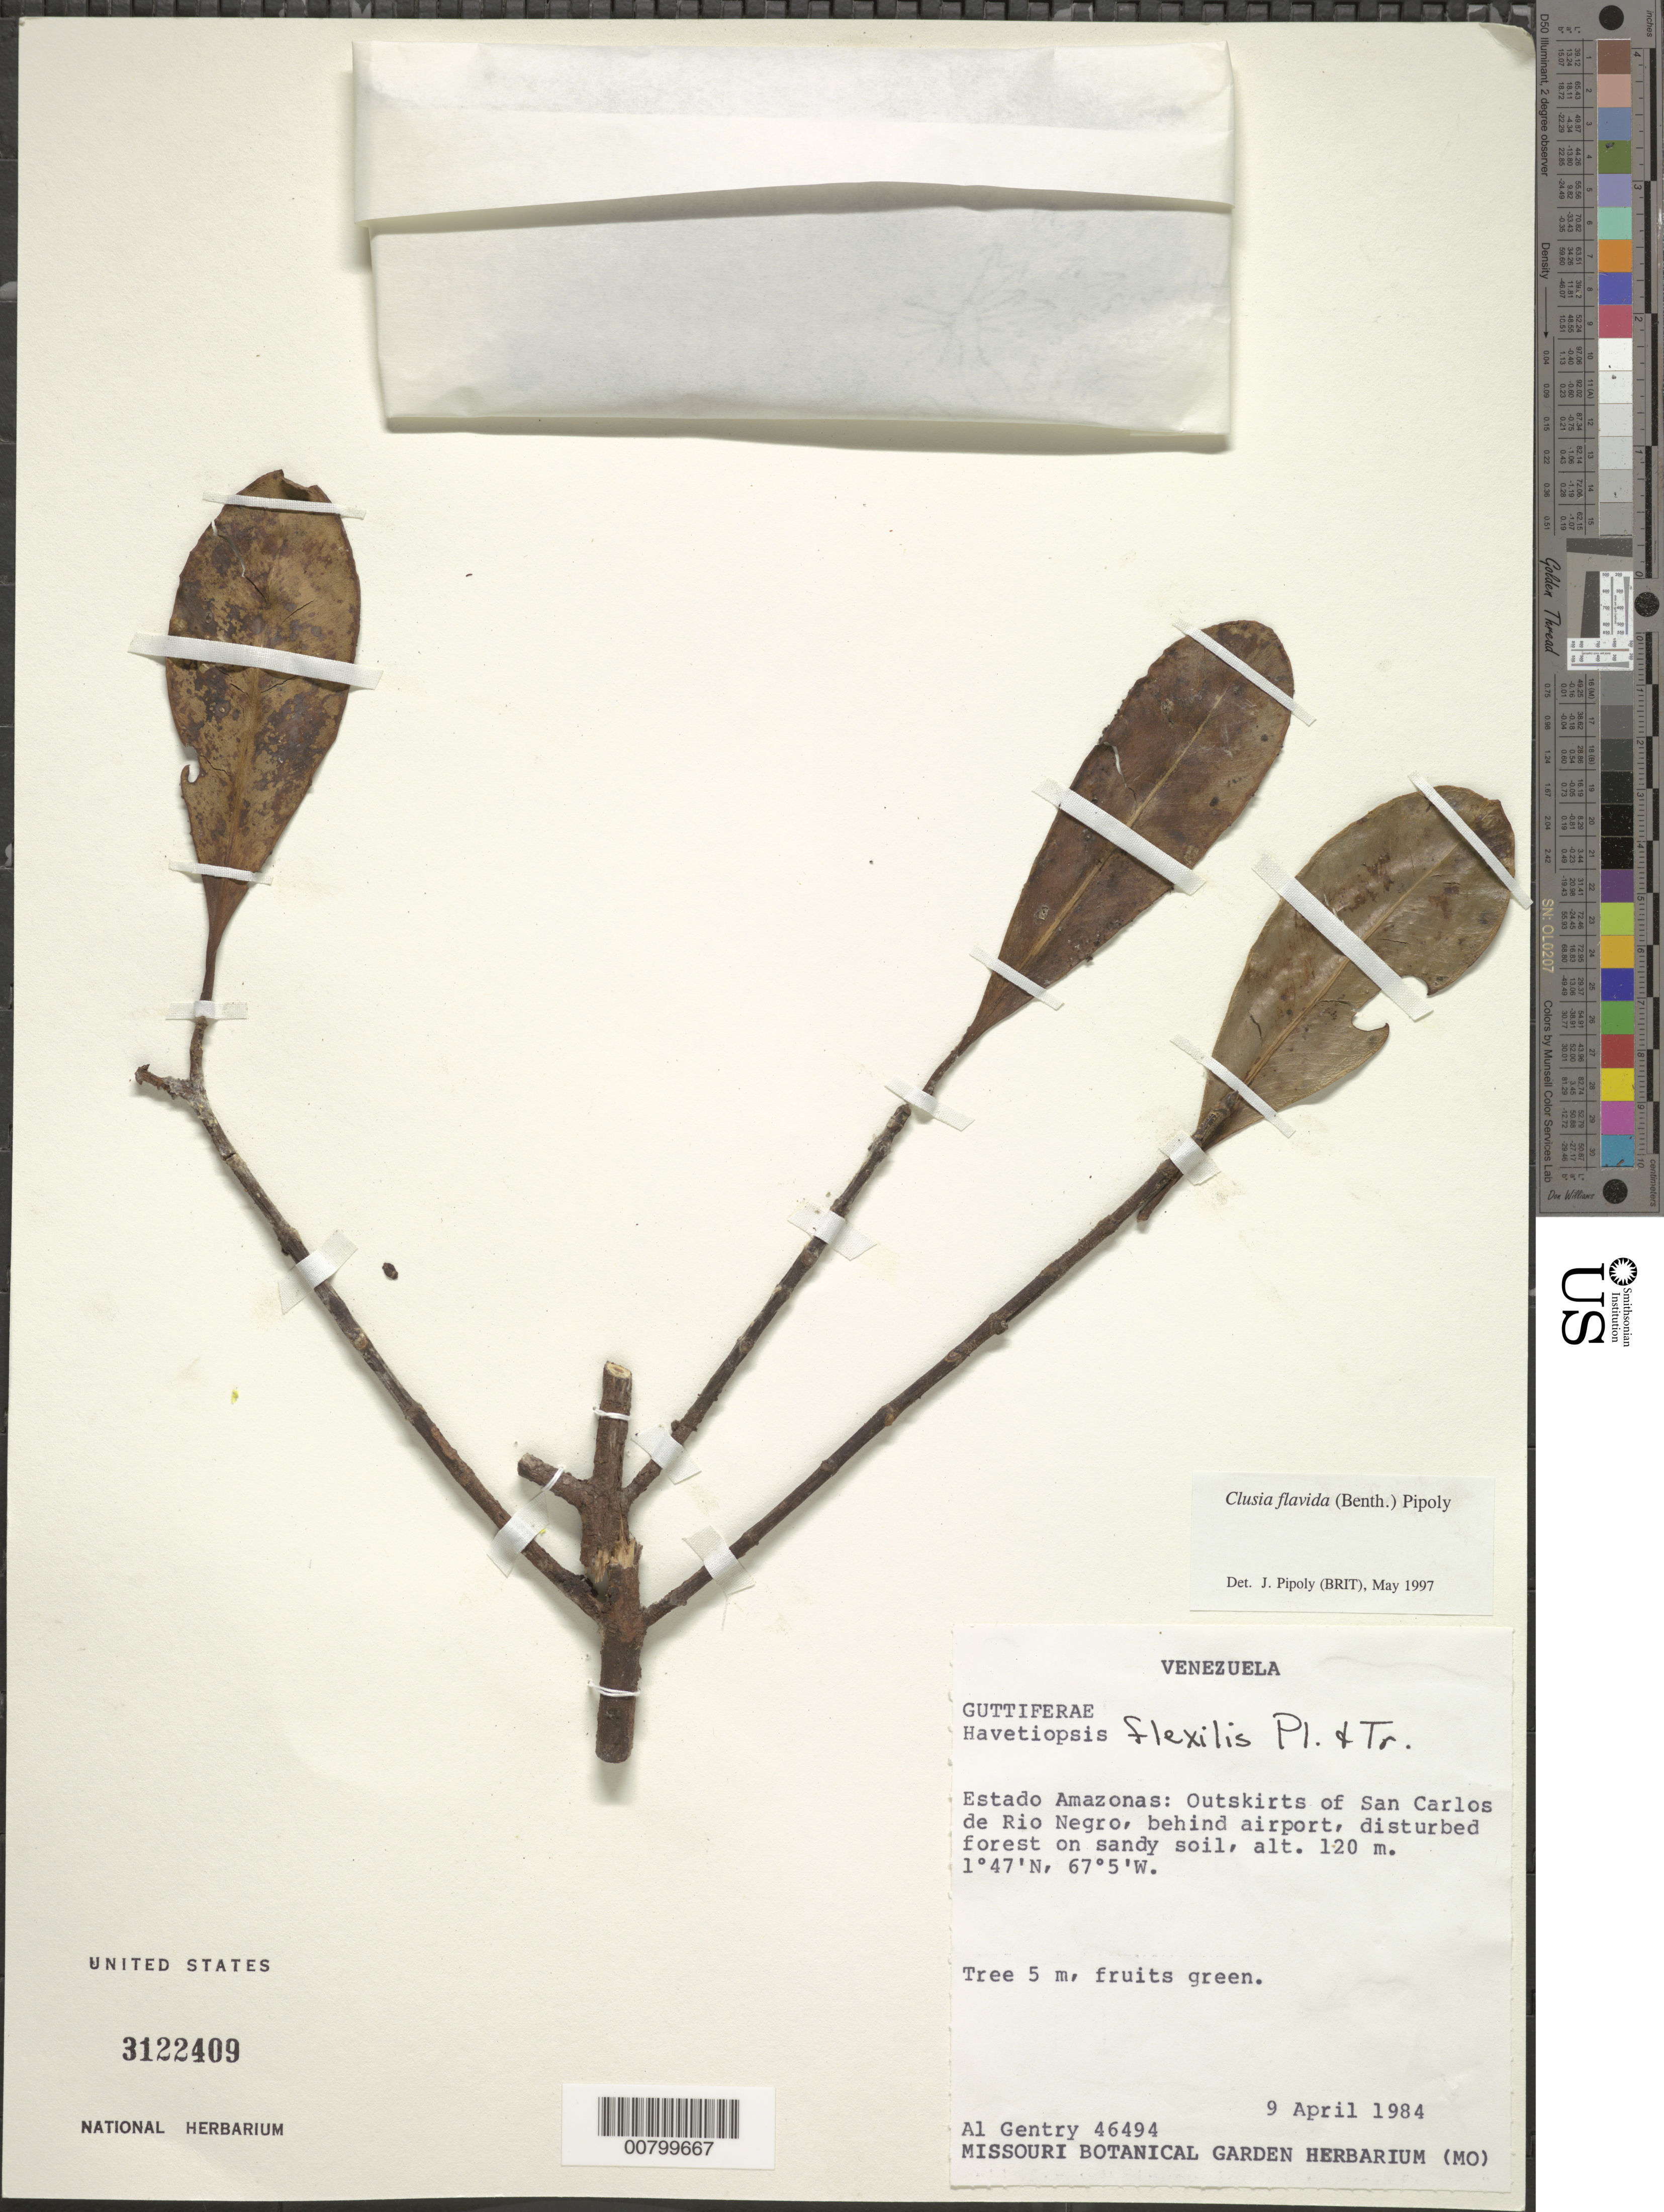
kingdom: Plantae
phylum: Tracheophyta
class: Magnoliopsida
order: Malpighiales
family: Clusiaceae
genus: Clusia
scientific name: Clusia flavida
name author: (Benth.) Pipoly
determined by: Pipoly, J. J., III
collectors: A. H. Gentry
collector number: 46494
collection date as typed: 9-Apr-84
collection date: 1984-04-09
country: Venezuela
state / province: Amazonas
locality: San Carlos de Río Negro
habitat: Disturbed forest on sandy soil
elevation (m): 120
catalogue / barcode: US 3122409